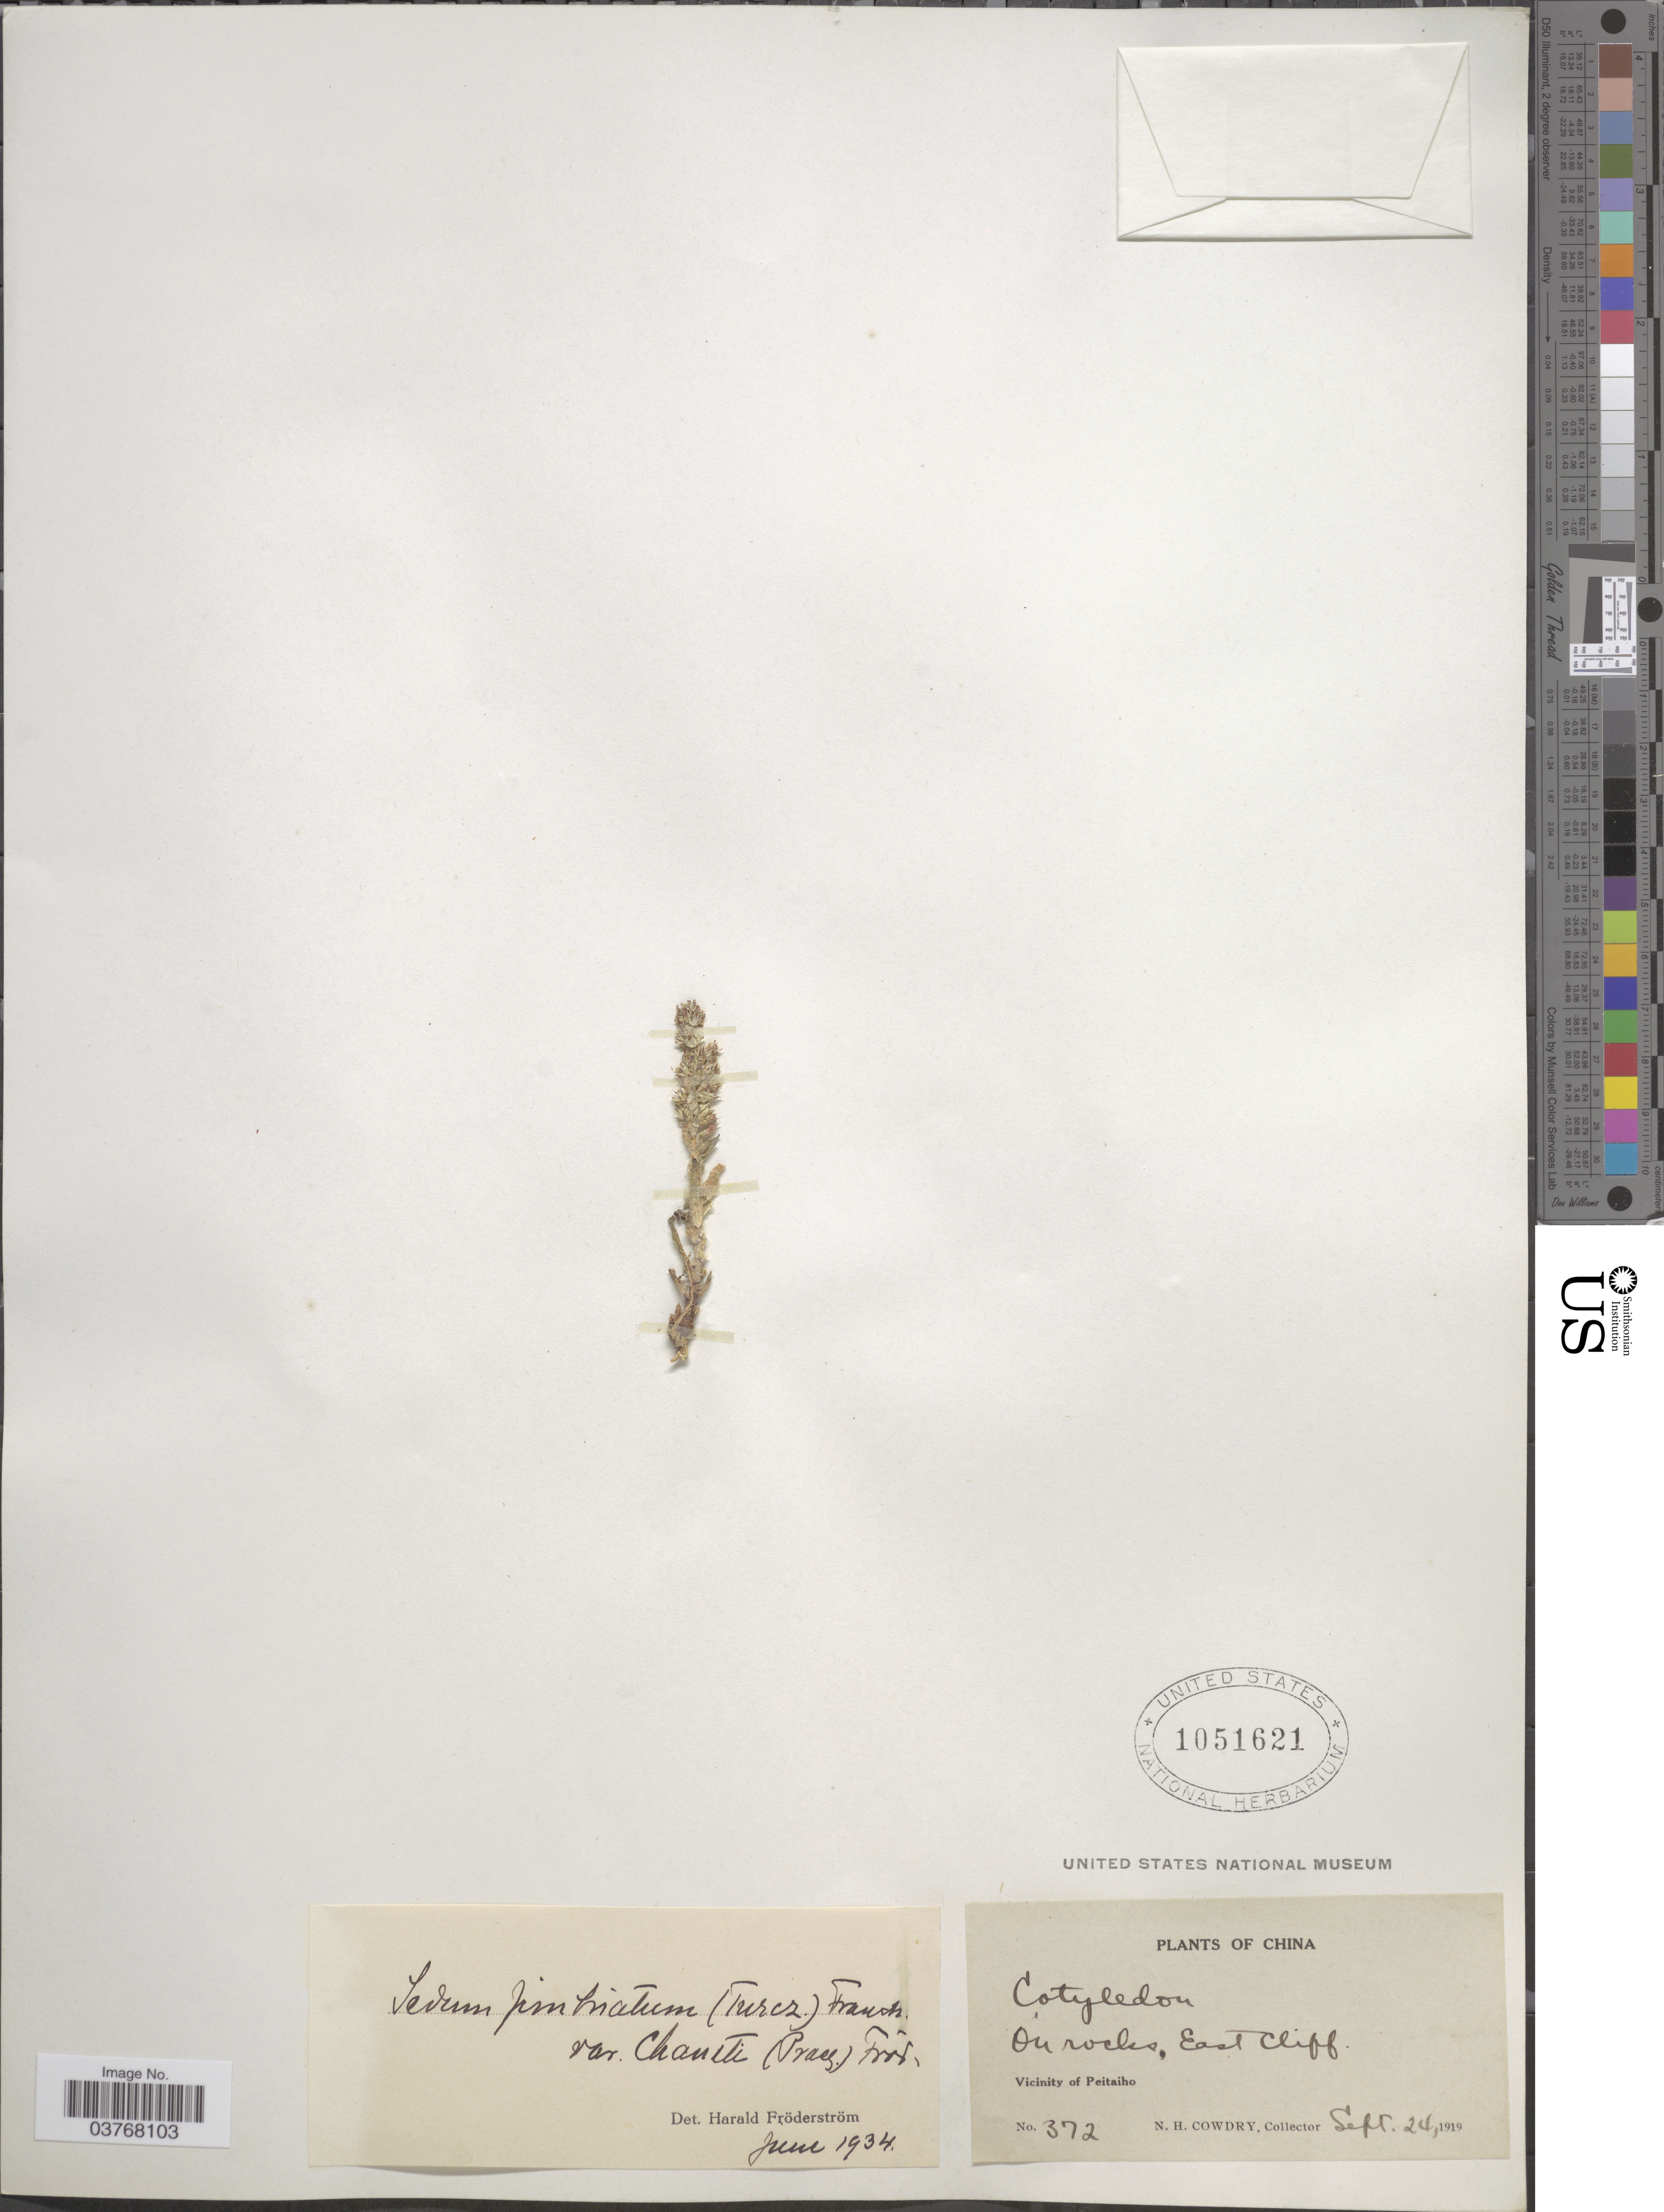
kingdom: Plantae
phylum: Tracheophyta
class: Magnoliopsida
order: Saxifragales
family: Crassulaceae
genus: Orostachys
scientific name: Orostachys fimbriata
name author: (Turcz.) A. Berger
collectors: N. H. Cowdry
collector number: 372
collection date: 1919-09-24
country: China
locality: East of Cliff. Vicinity of Peitaiho.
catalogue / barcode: US 1051621